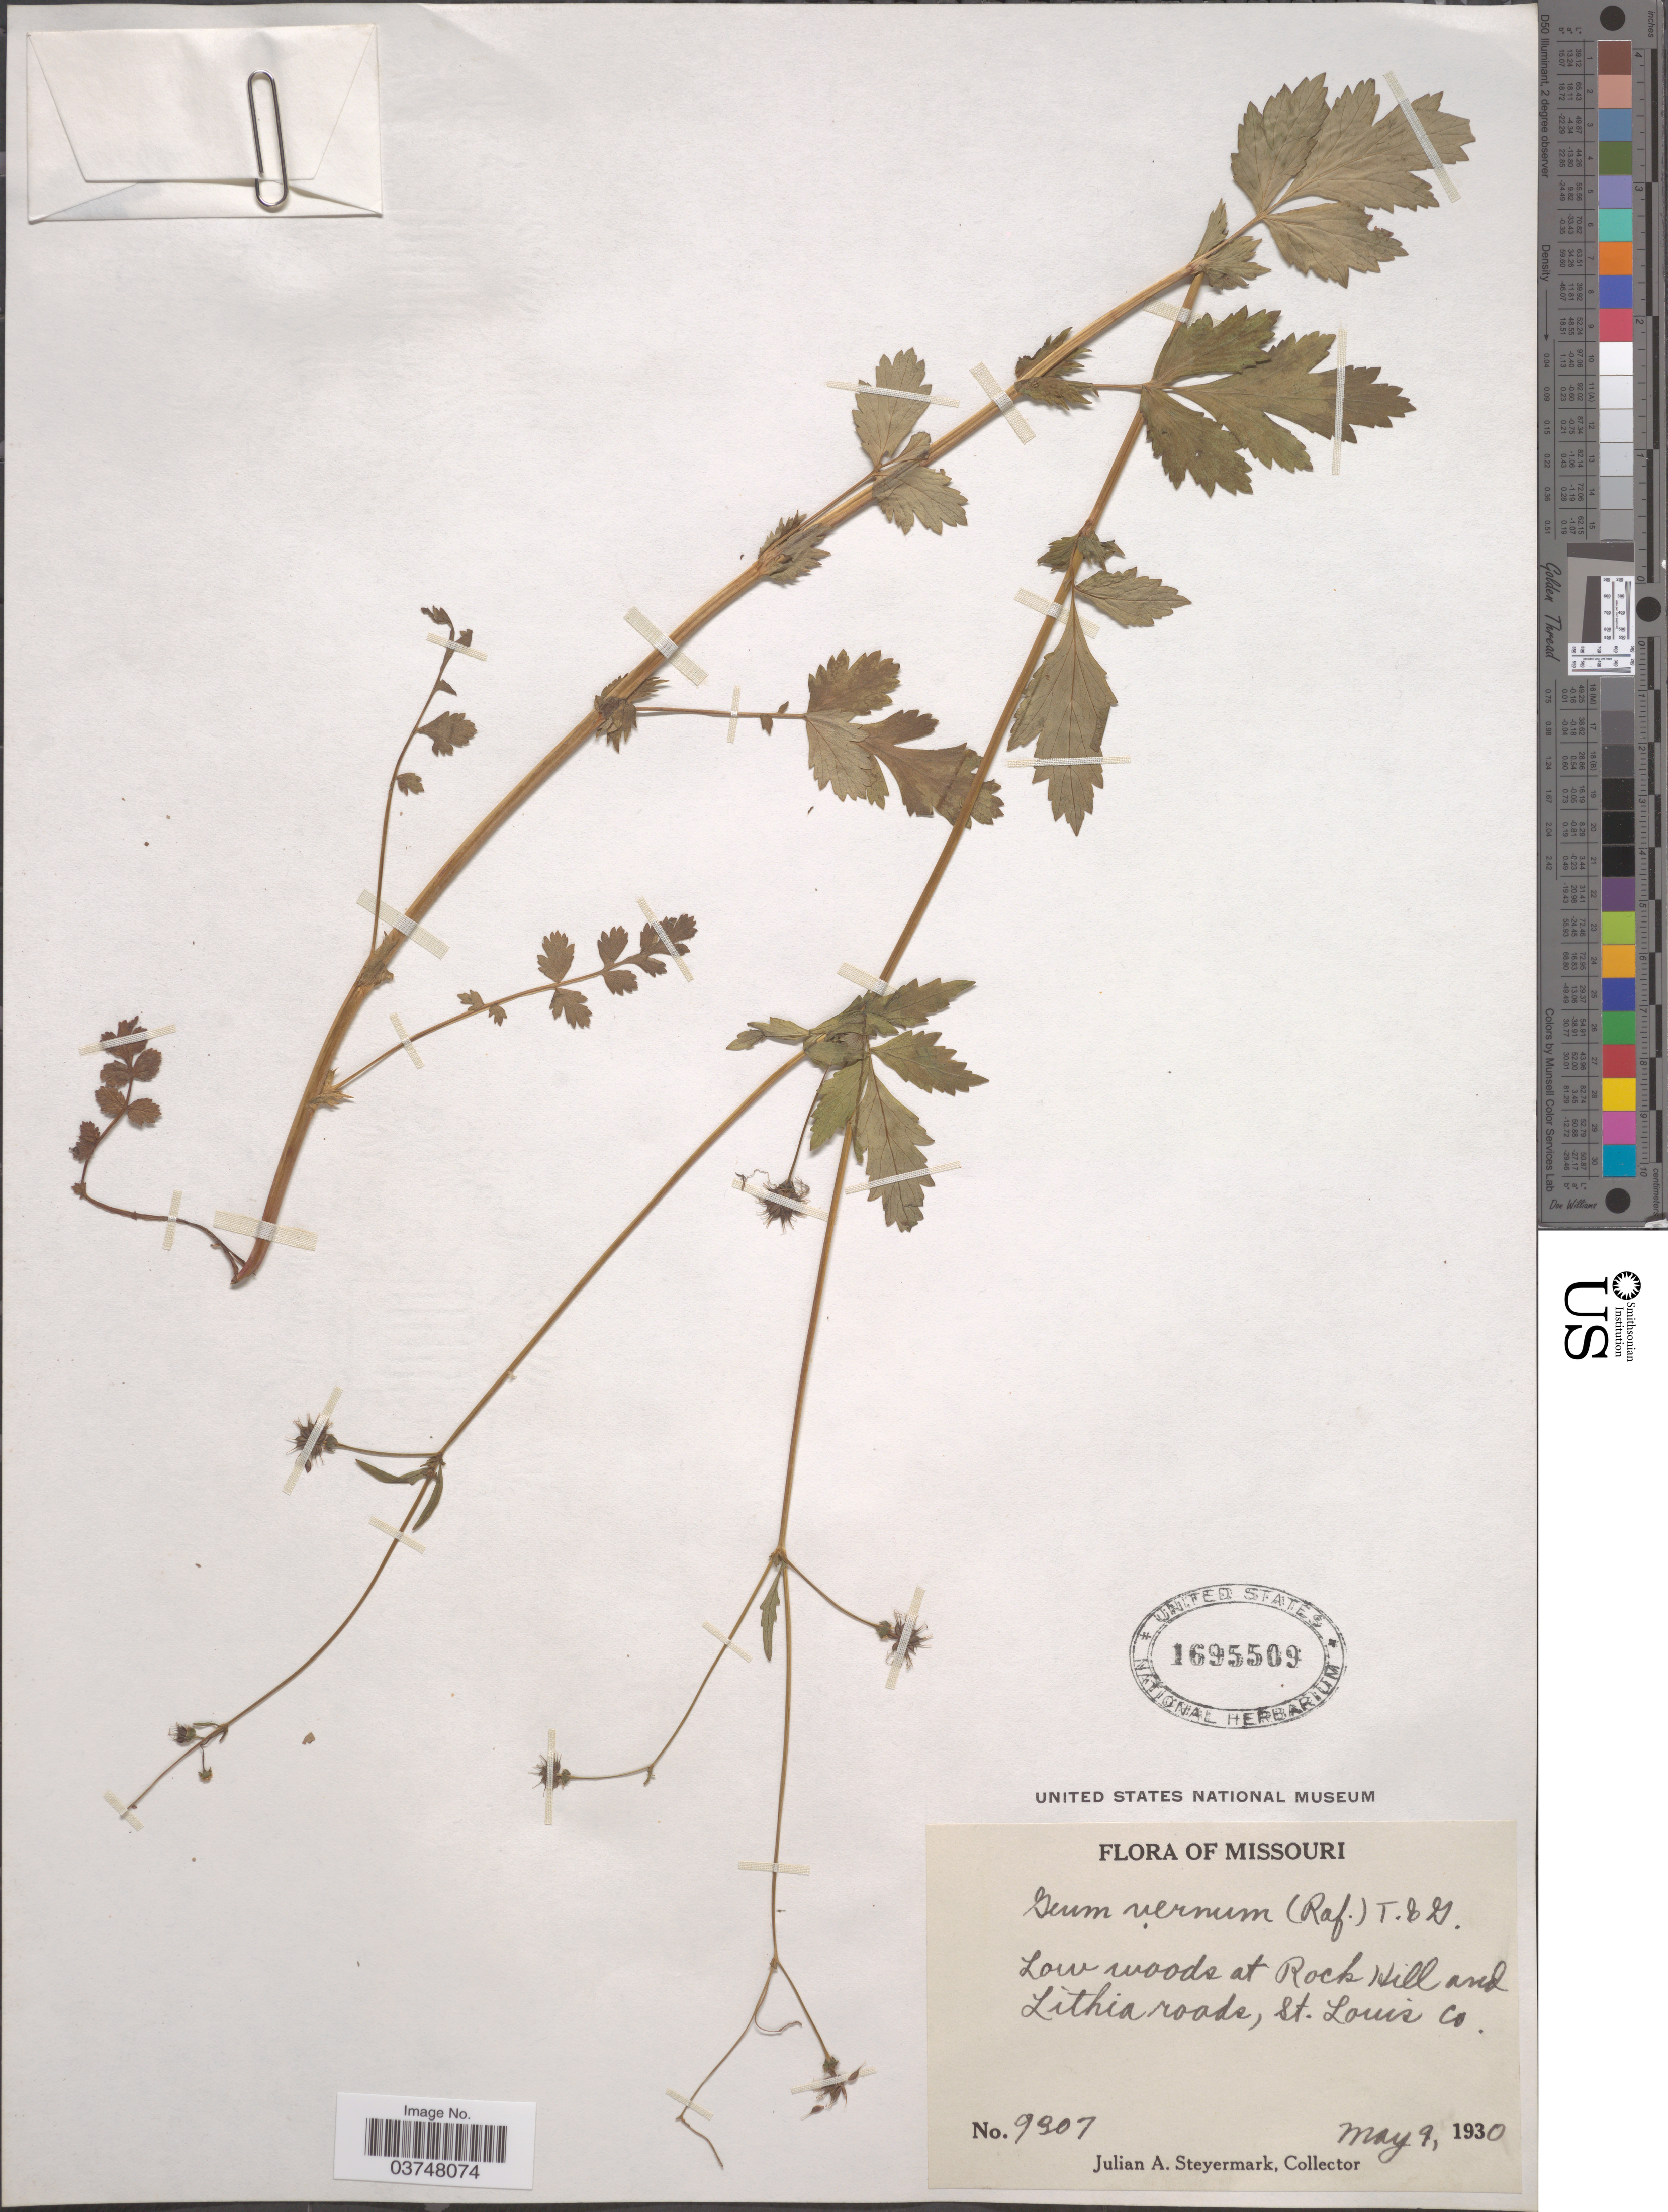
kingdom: Plantae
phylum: Tracheophyta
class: Magnoliopsida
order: Rosales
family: Rosaceae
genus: Geum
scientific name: Geum vernum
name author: (Raf.) Torr. & A. Gray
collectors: J. Steyermark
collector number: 9307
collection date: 1930-05-09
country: United States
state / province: Missouri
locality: Low woods at Rock Hill and Lithia roads, St. Louis Co.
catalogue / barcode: US 1695509